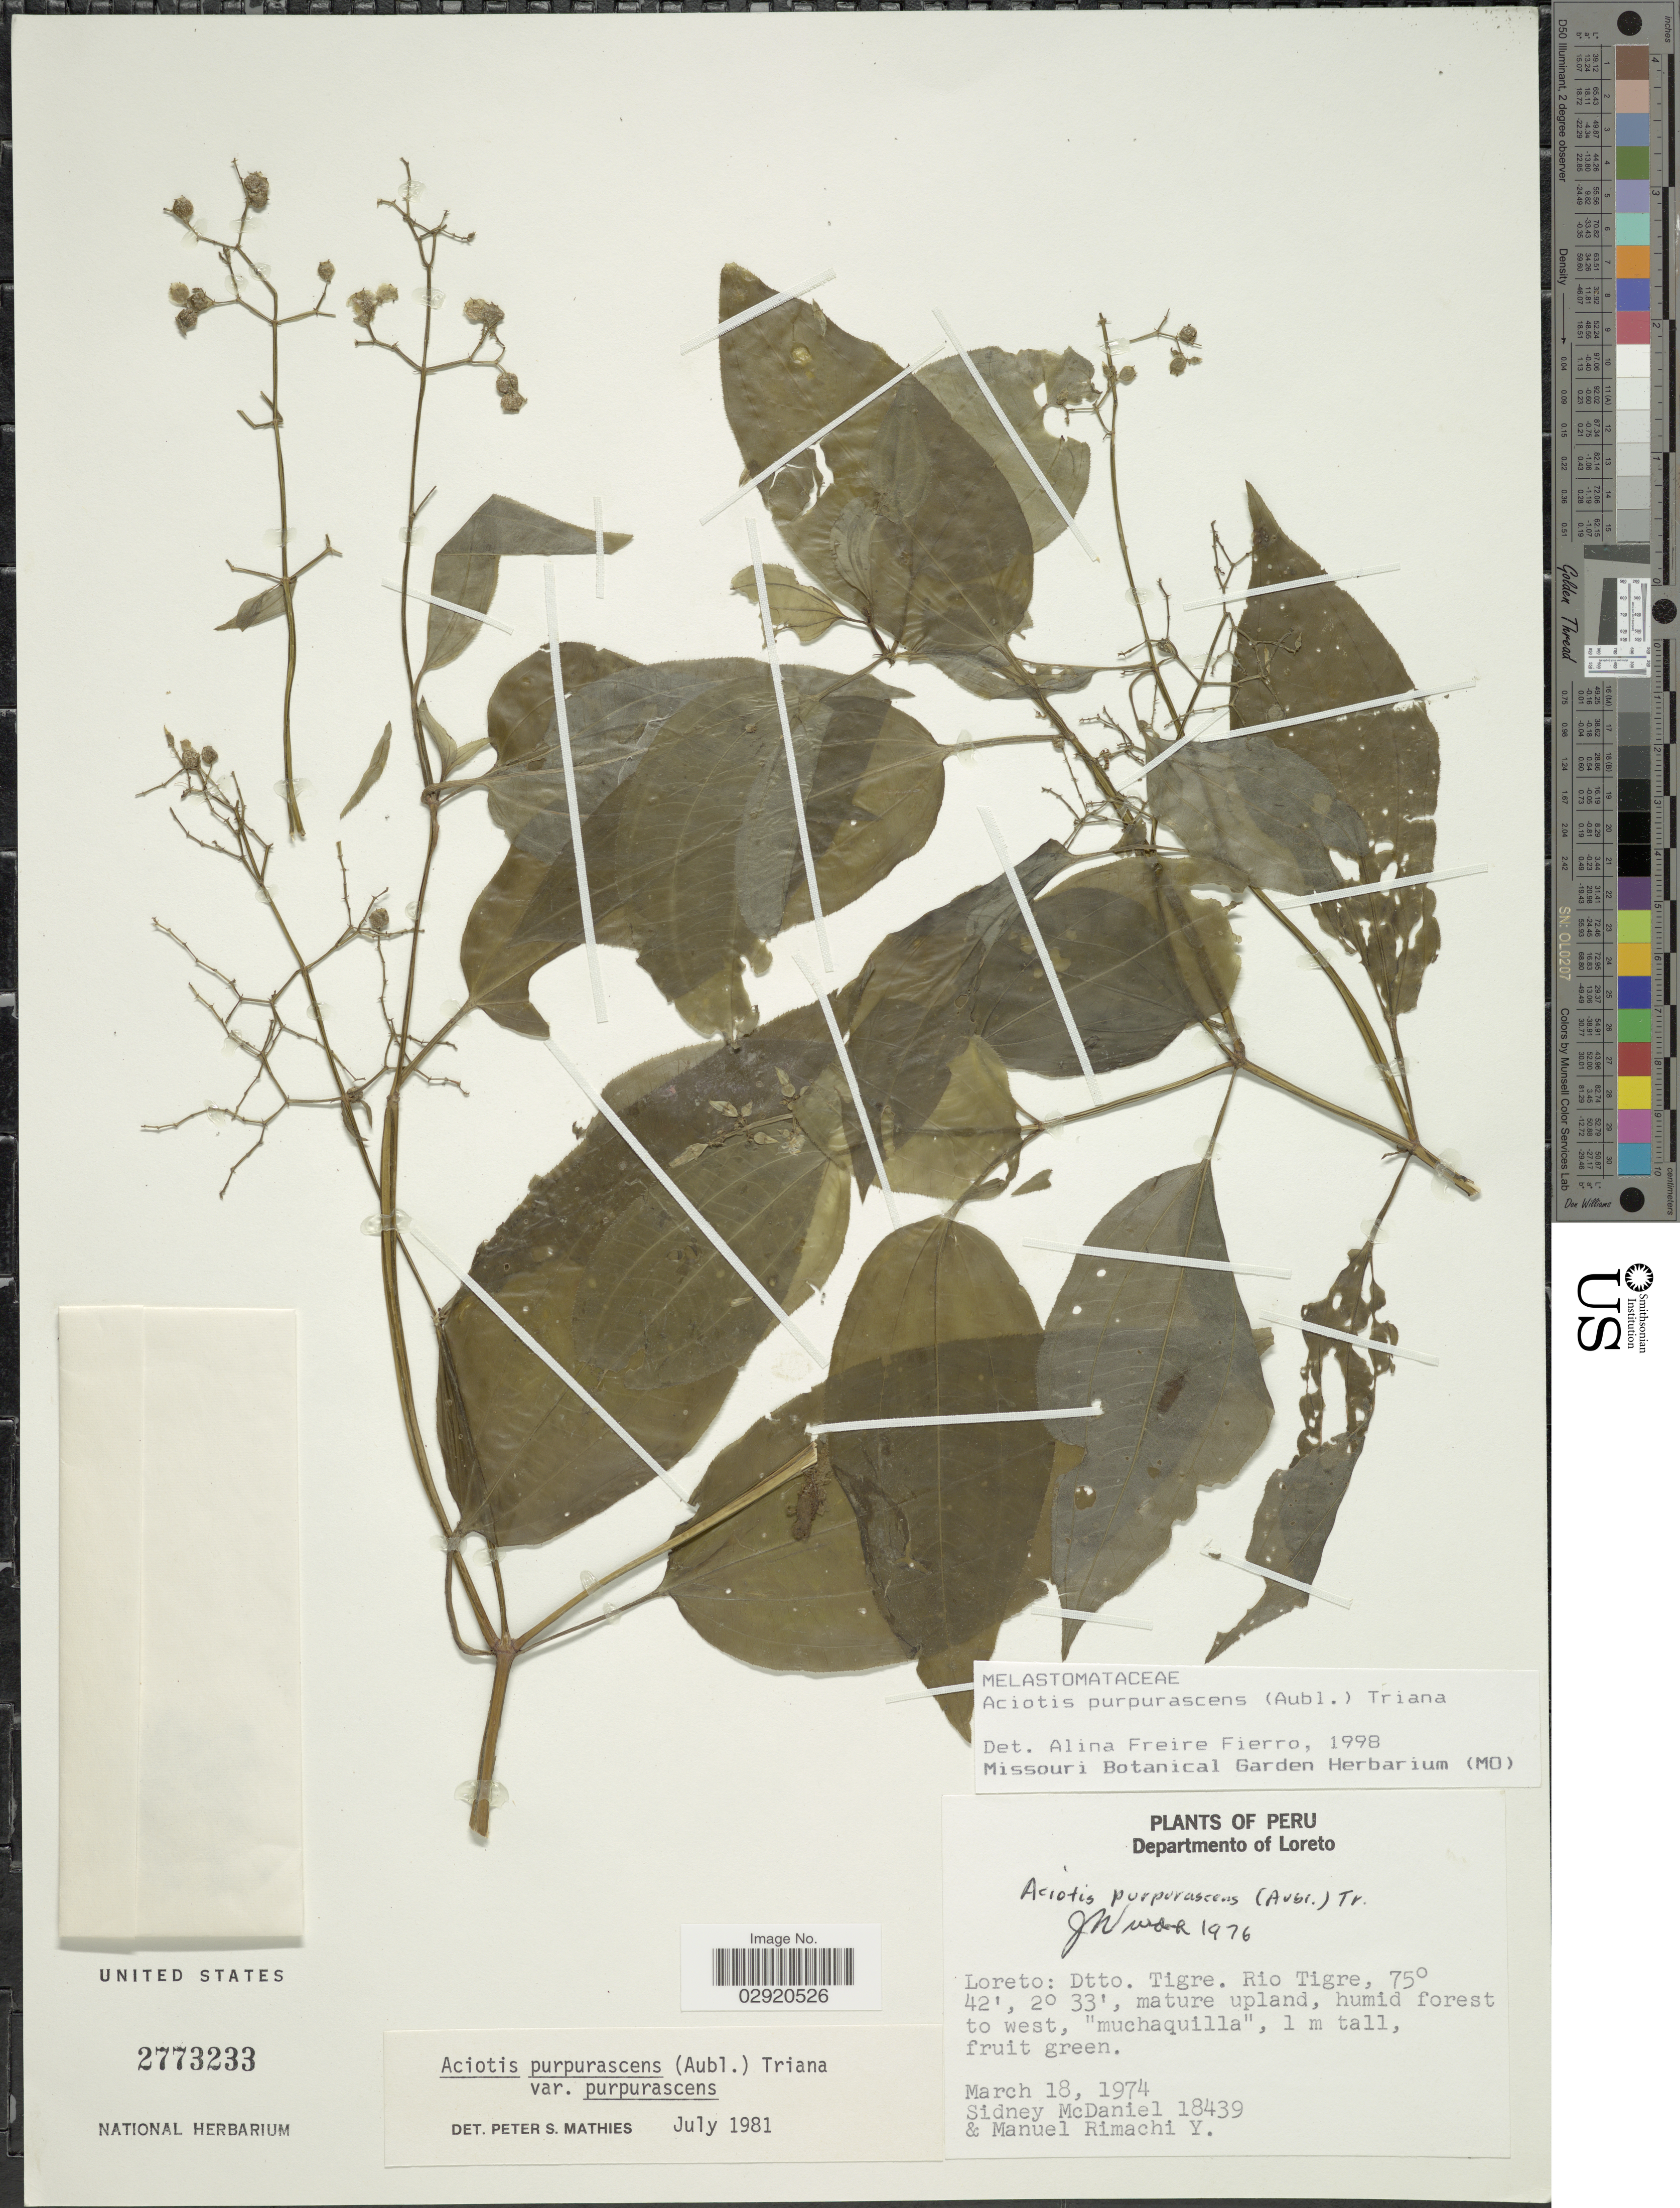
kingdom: Plantae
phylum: Tracheophyta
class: Magnoliopsida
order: Myrtales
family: Melastomataceae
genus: Aciotis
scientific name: Aciotis purpurascens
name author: (Aubl.) Triana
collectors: S. McDaniel & M. Rimachi Y.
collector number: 18439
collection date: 1974-03-18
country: Peru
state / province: Loreto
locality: Departmento of Loreto. Dtto. Tigre. Rio Tigre.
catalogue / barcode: US 2773233